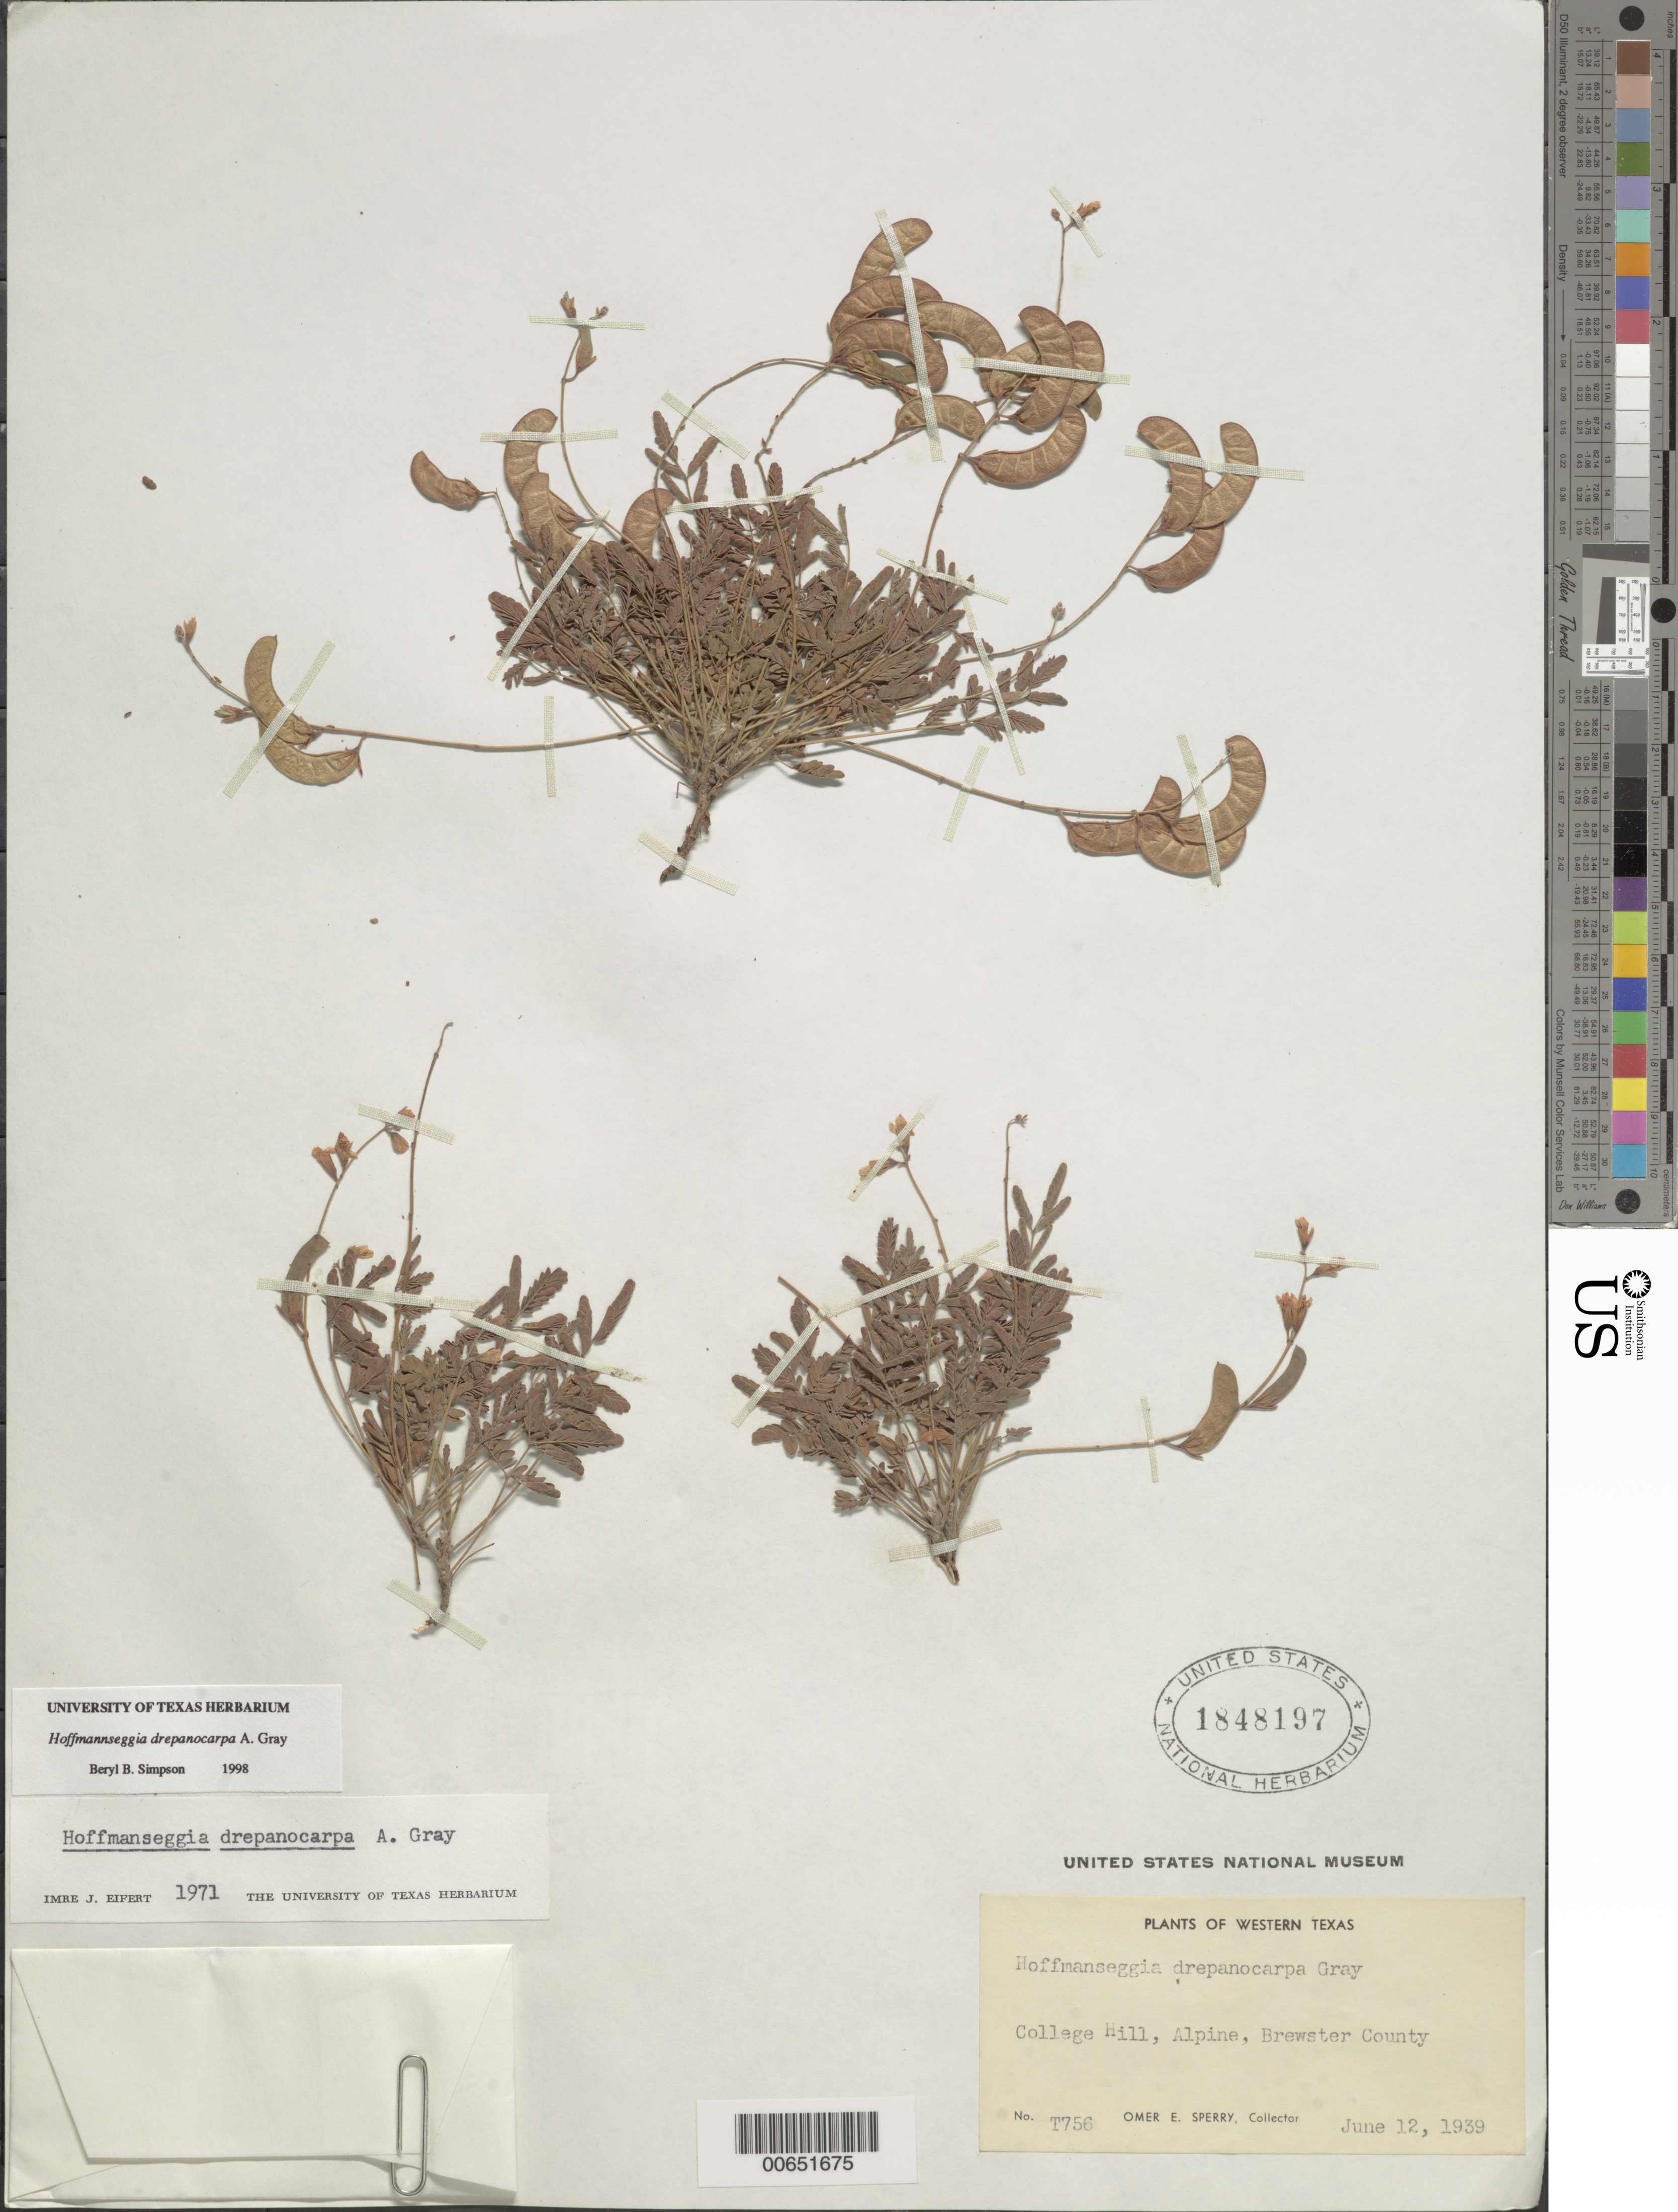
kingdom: Plantae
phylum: Tracheophyta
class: Magnoliopsida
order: Fabales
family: Fabaceae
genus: Hoffmannseggia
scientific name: Hoffmannseggia drepanocarpa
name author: A. Gray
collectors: O. E. Sperry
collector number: T756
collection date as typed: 12 Jun 1939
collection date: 1939-06-12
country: United States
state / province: Texas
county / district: Brewster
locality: College Hill, Alpine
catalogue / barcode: US 1848197